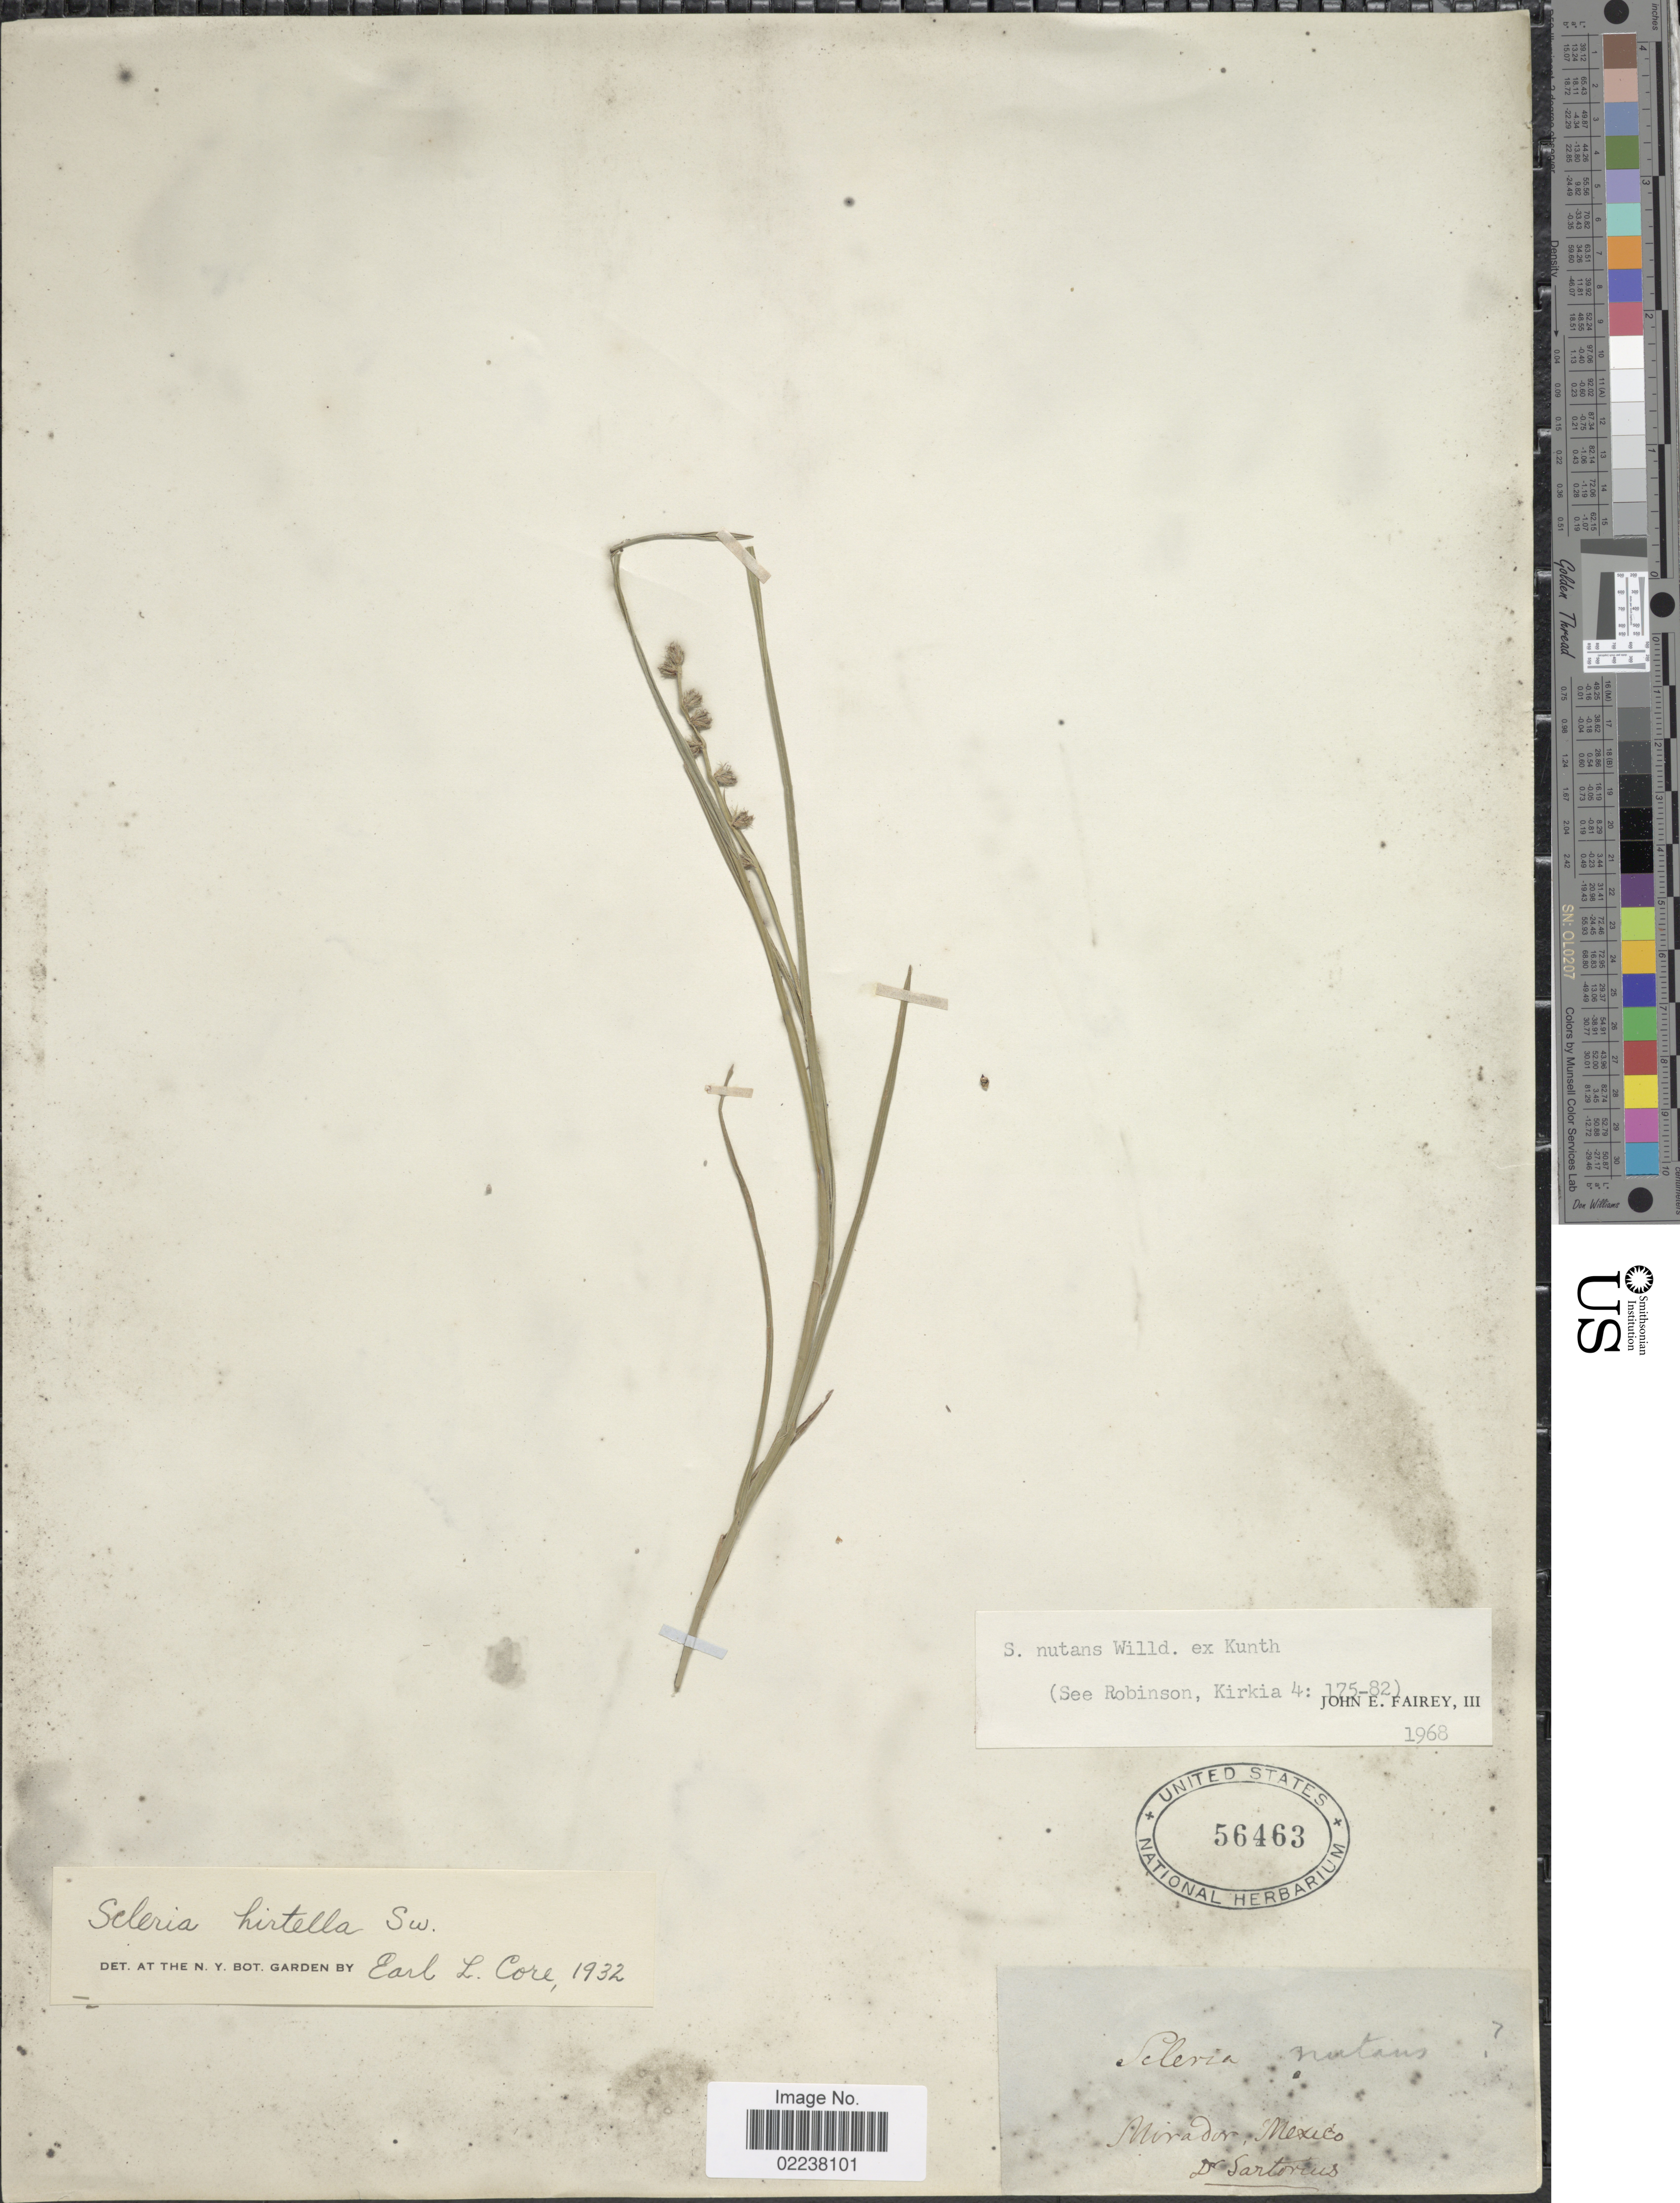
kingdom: Plantae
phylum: Tracheophyta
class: Liliopsida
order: Poales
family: Cyperaceae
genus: Scleria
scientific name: Scleria distans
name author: Poir.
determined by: Strong, Mark T., (BOT), Smithsonian Institution - National Museum of Natural History (UNITED STATES)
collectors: -. Sartorius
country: Mexico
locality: Mirador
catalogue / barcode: US 56463